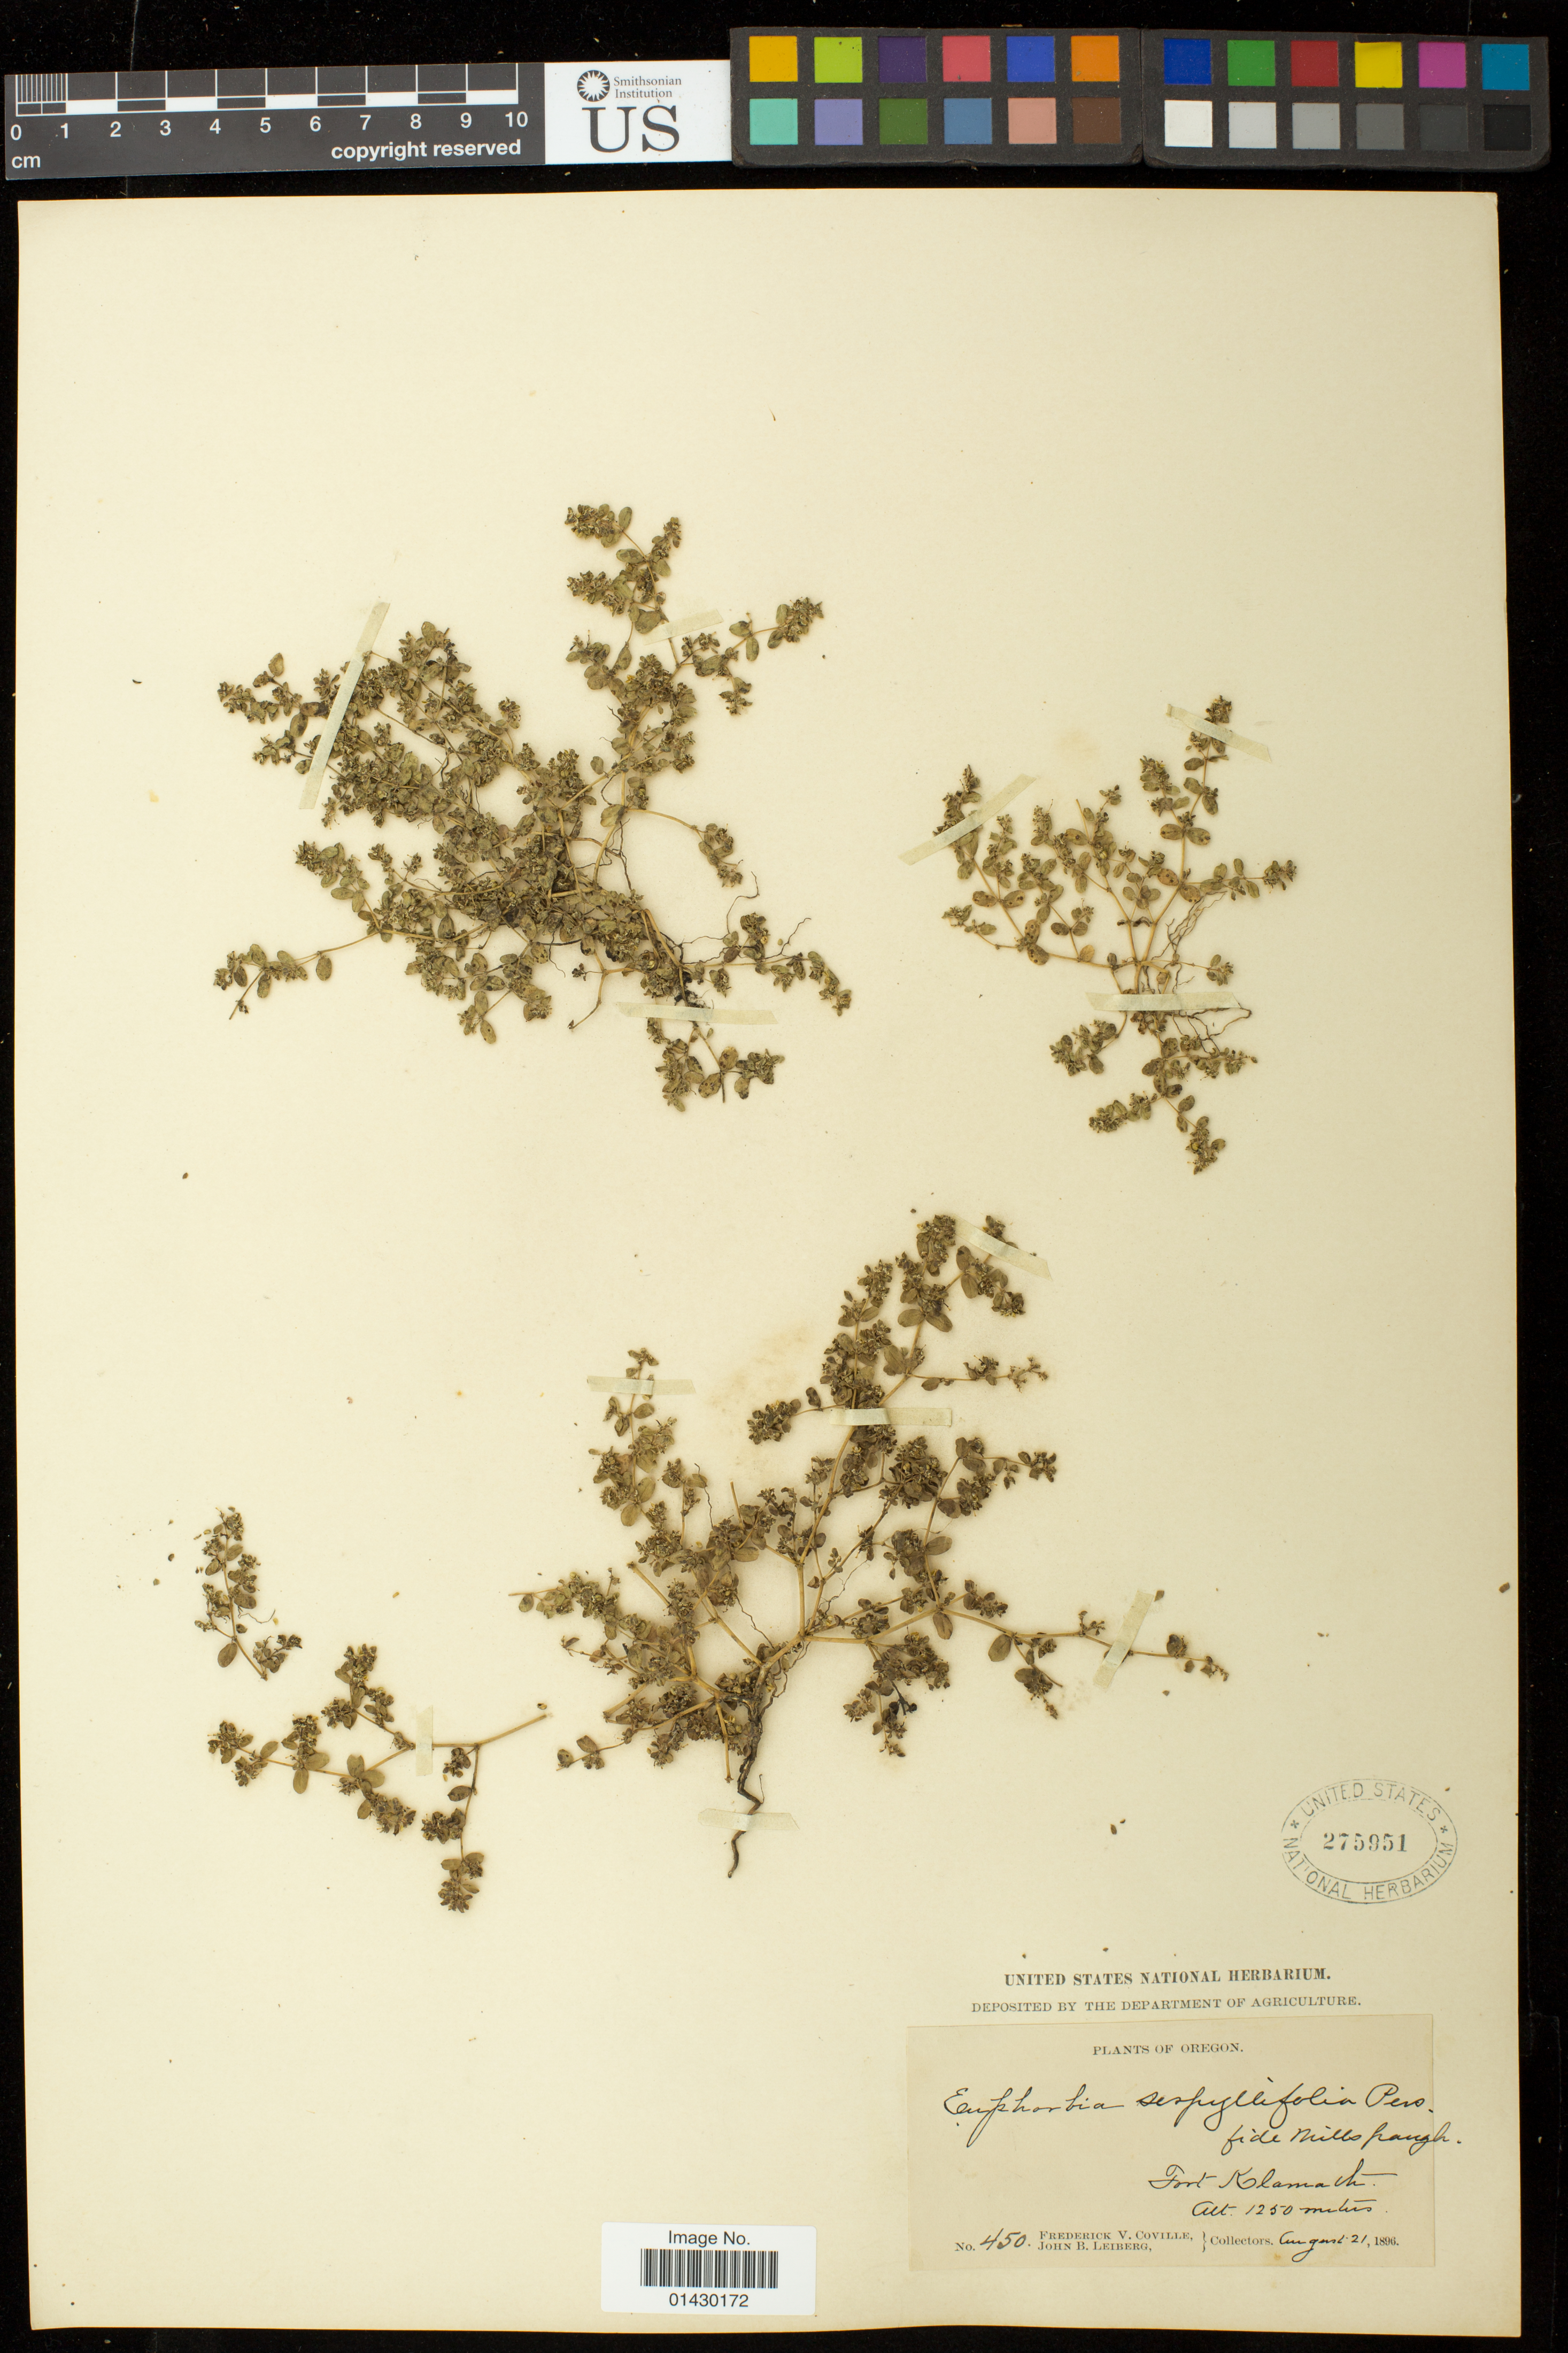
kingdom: Plantae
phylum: Tracheophyta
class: Magnoliopsida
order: Malpighiales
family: Euphorbiaceae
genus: Euphorbia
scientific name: Euphorbia serpillifolia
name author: Pers.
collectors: F. V. Coville & J. B. Leiberg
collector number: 450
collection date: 1896-08-21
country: United States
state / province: Oregon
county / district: Klamath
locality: Fort Klamath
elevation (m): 1250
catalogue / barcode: US 275951